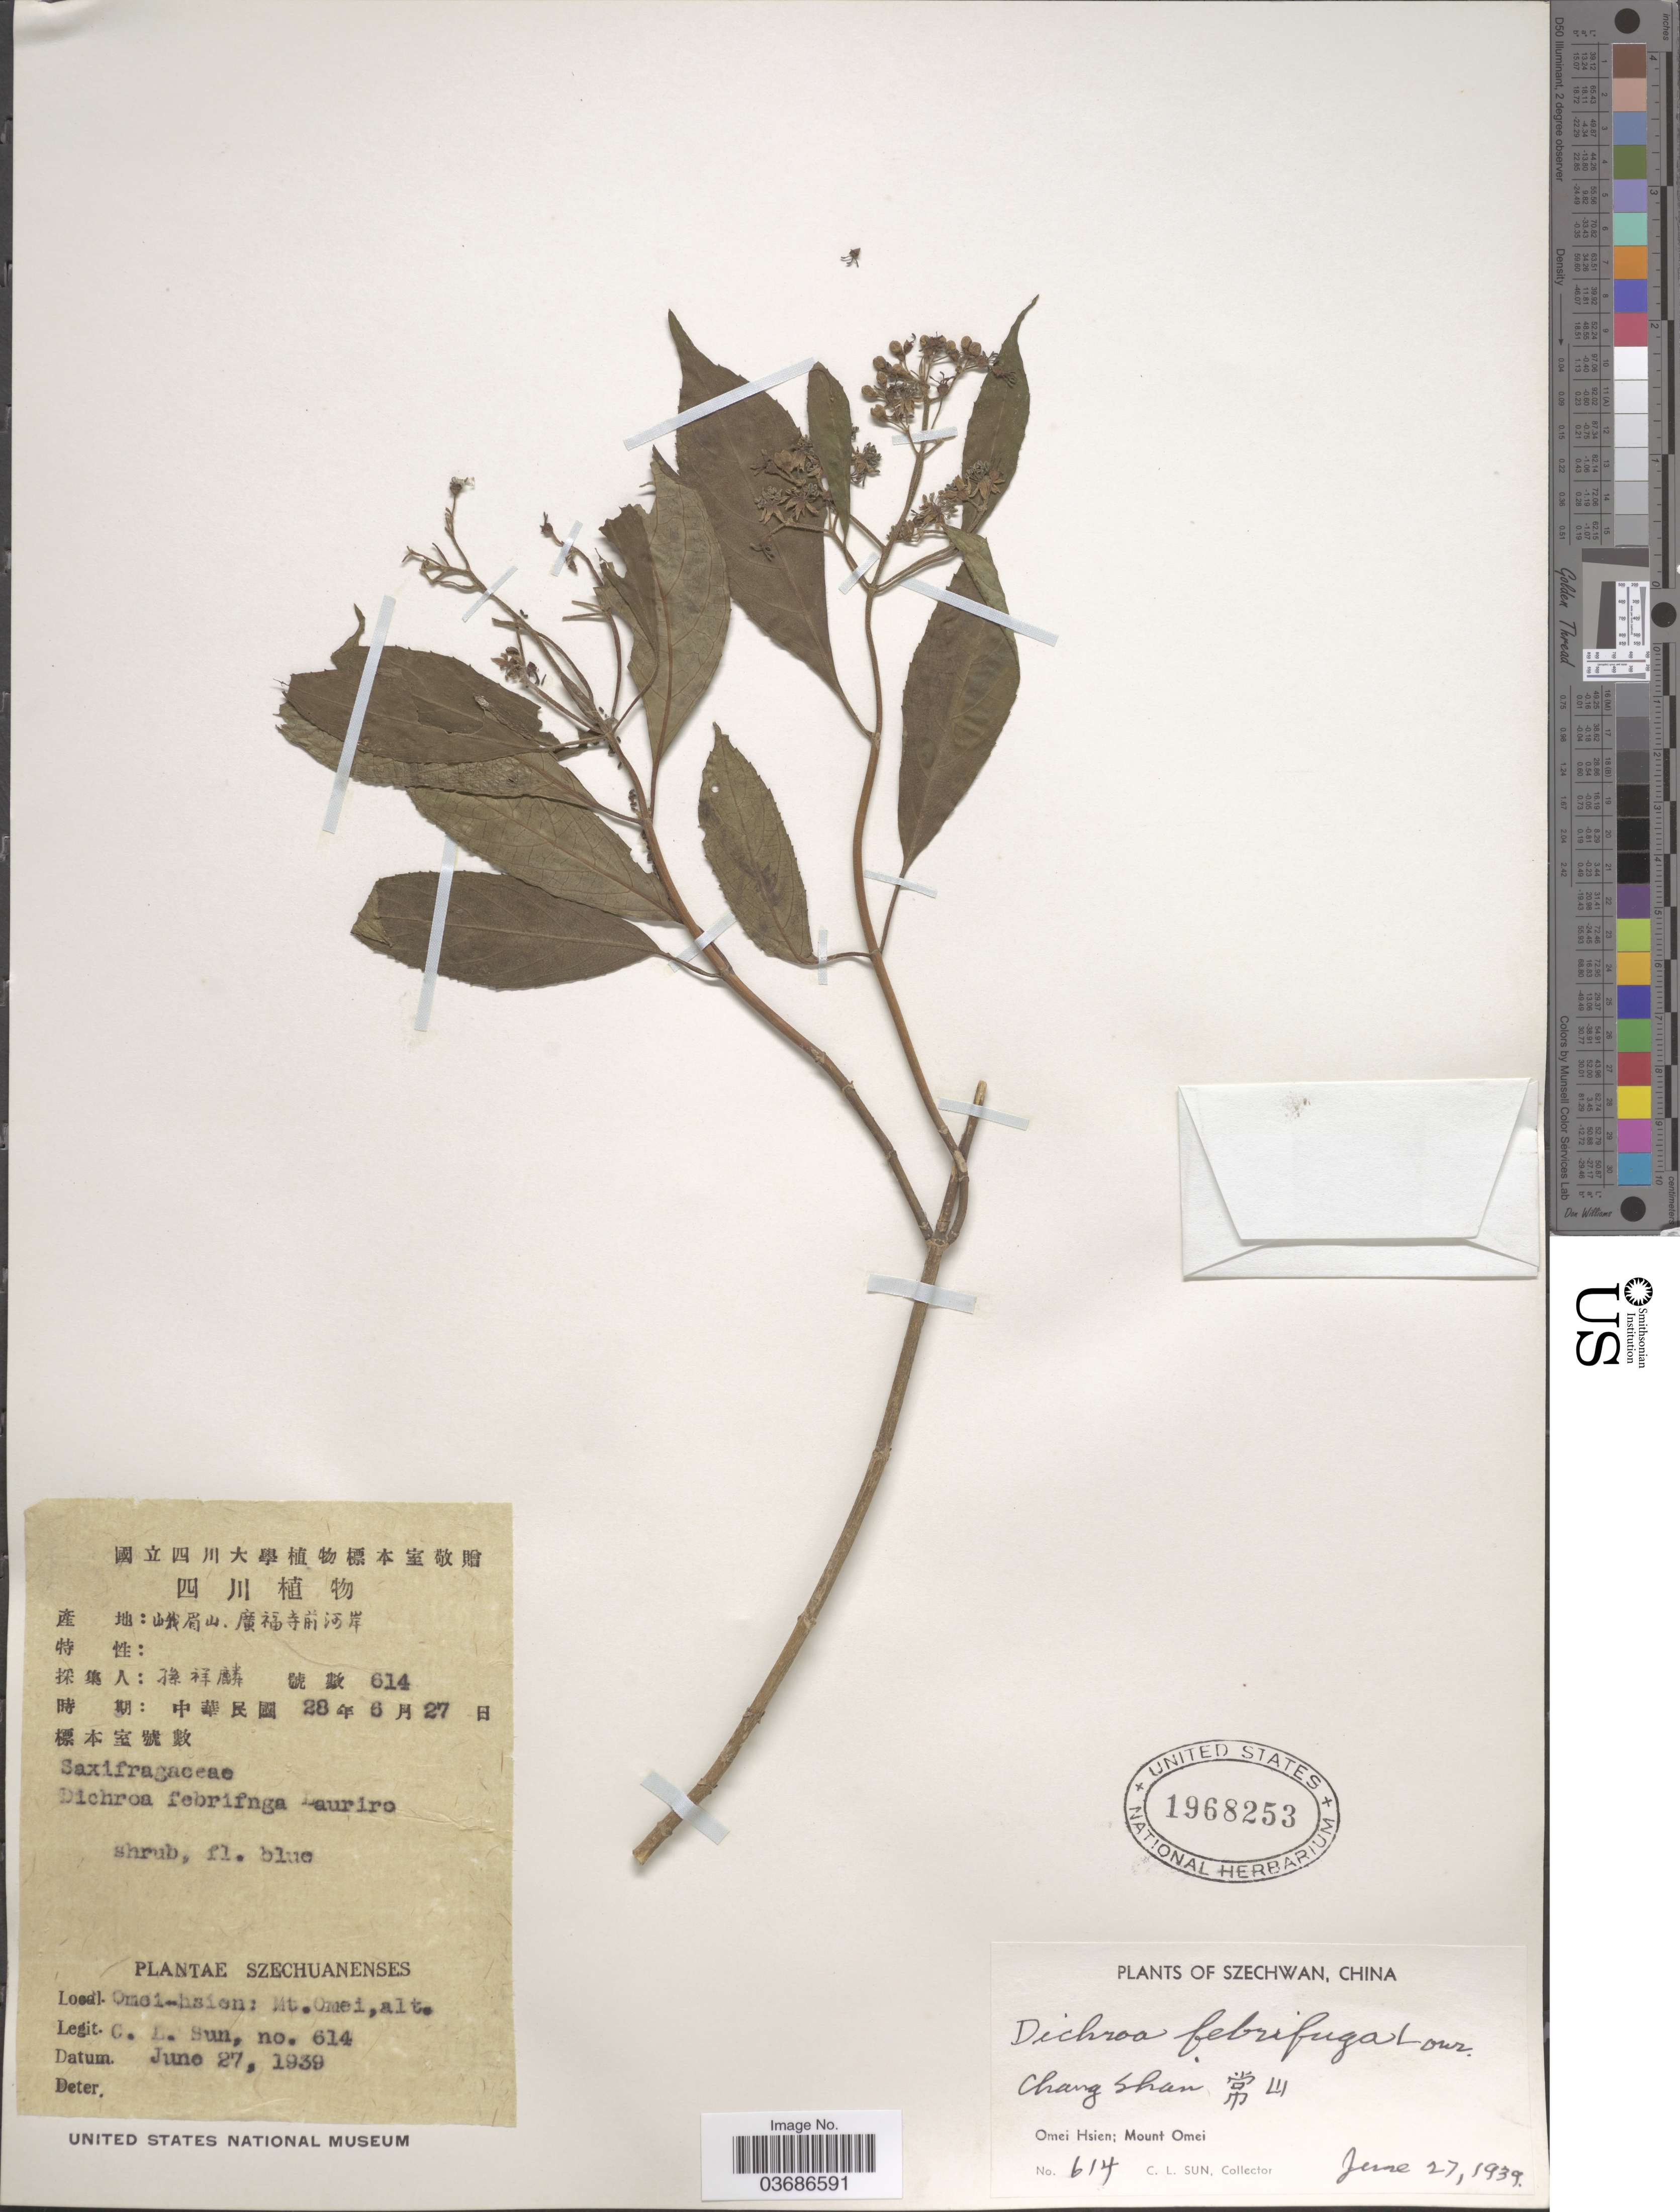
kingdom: Plantae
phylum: Tracheophyta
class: Magnoliopsida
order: Cornales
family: Hydrangeaceae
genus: Hydrangea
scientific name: Hydrangea febrifuga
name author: (Lour.) Y. De Smet & C. Granados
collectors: C. Sun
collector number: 614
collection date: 1939-06-27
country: China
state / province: Sichuan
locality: Szechwan. Chang Shan. X. Omei Hsien; Mount Omei.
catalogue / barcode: US 1968253